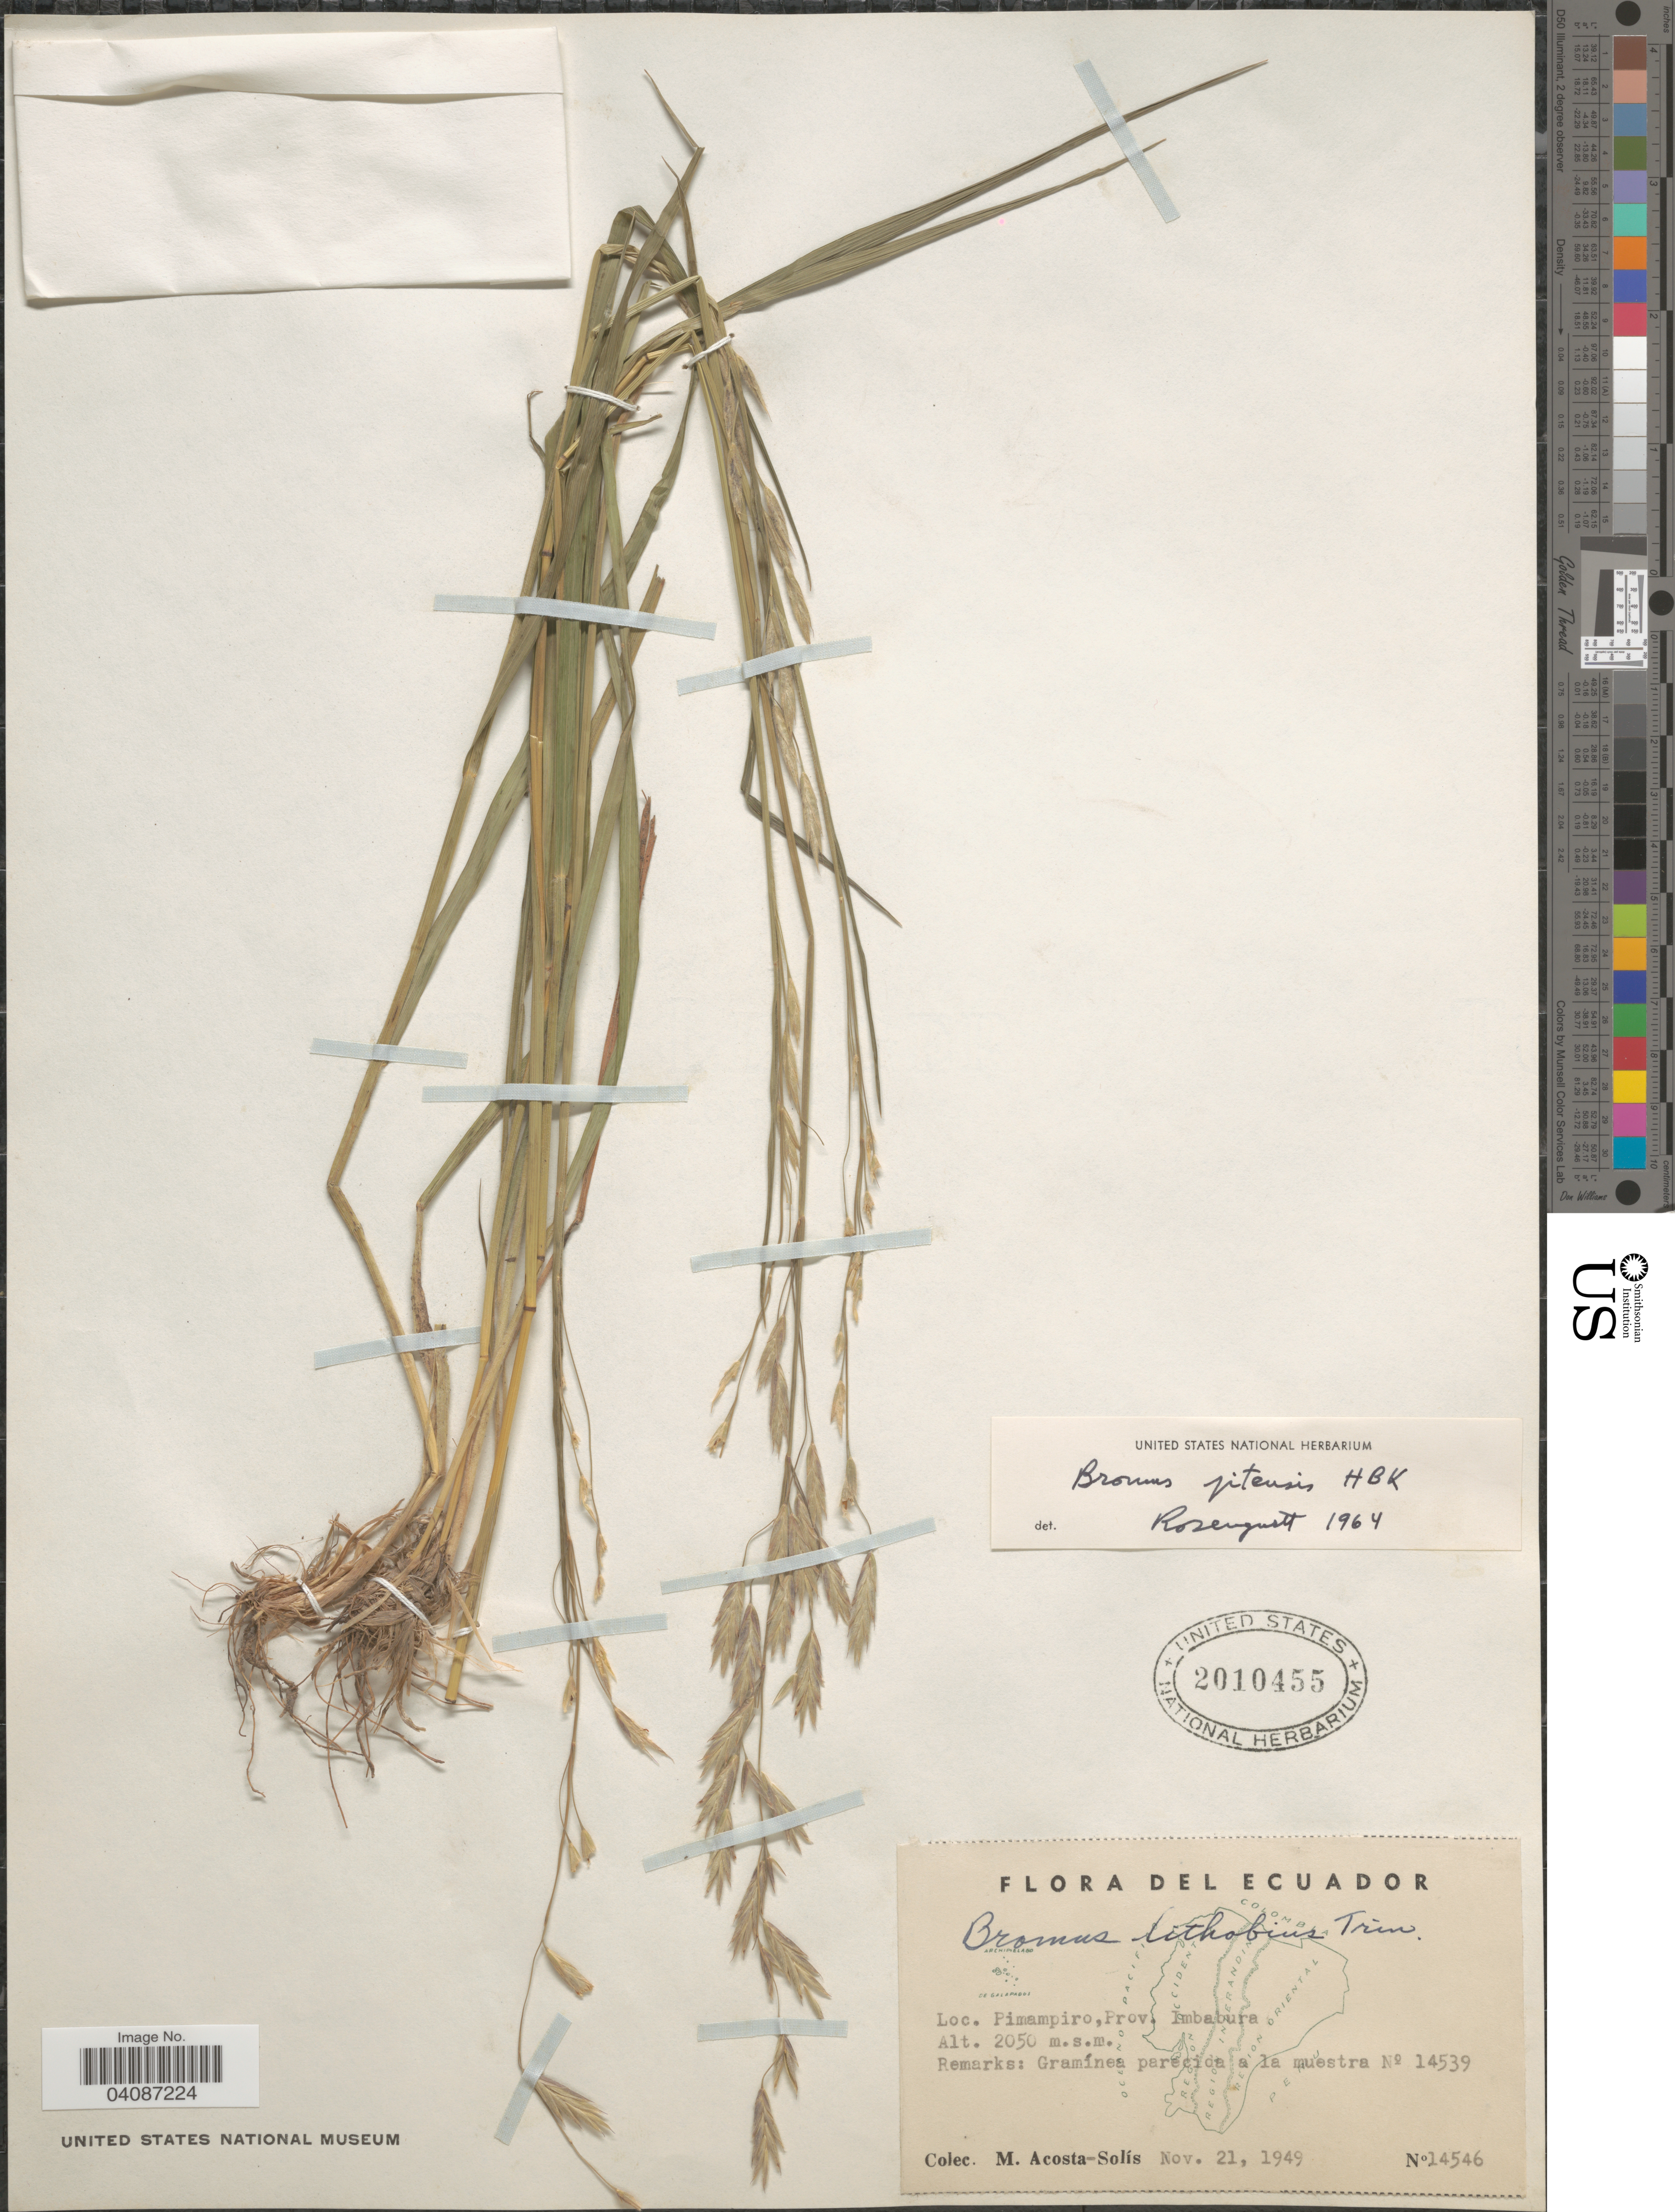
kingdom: Plantae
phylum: Tracheophyta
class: Liliopsida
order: Poales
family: Poaceae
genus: Bromus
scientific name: Bromus pitensis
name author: Kunth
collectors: M. Acosta Solis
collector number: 14546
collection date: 1949-11-21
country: Ecuador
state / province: Imbabura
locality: Pimampiro.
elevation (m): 2050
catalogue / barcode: US 2010455